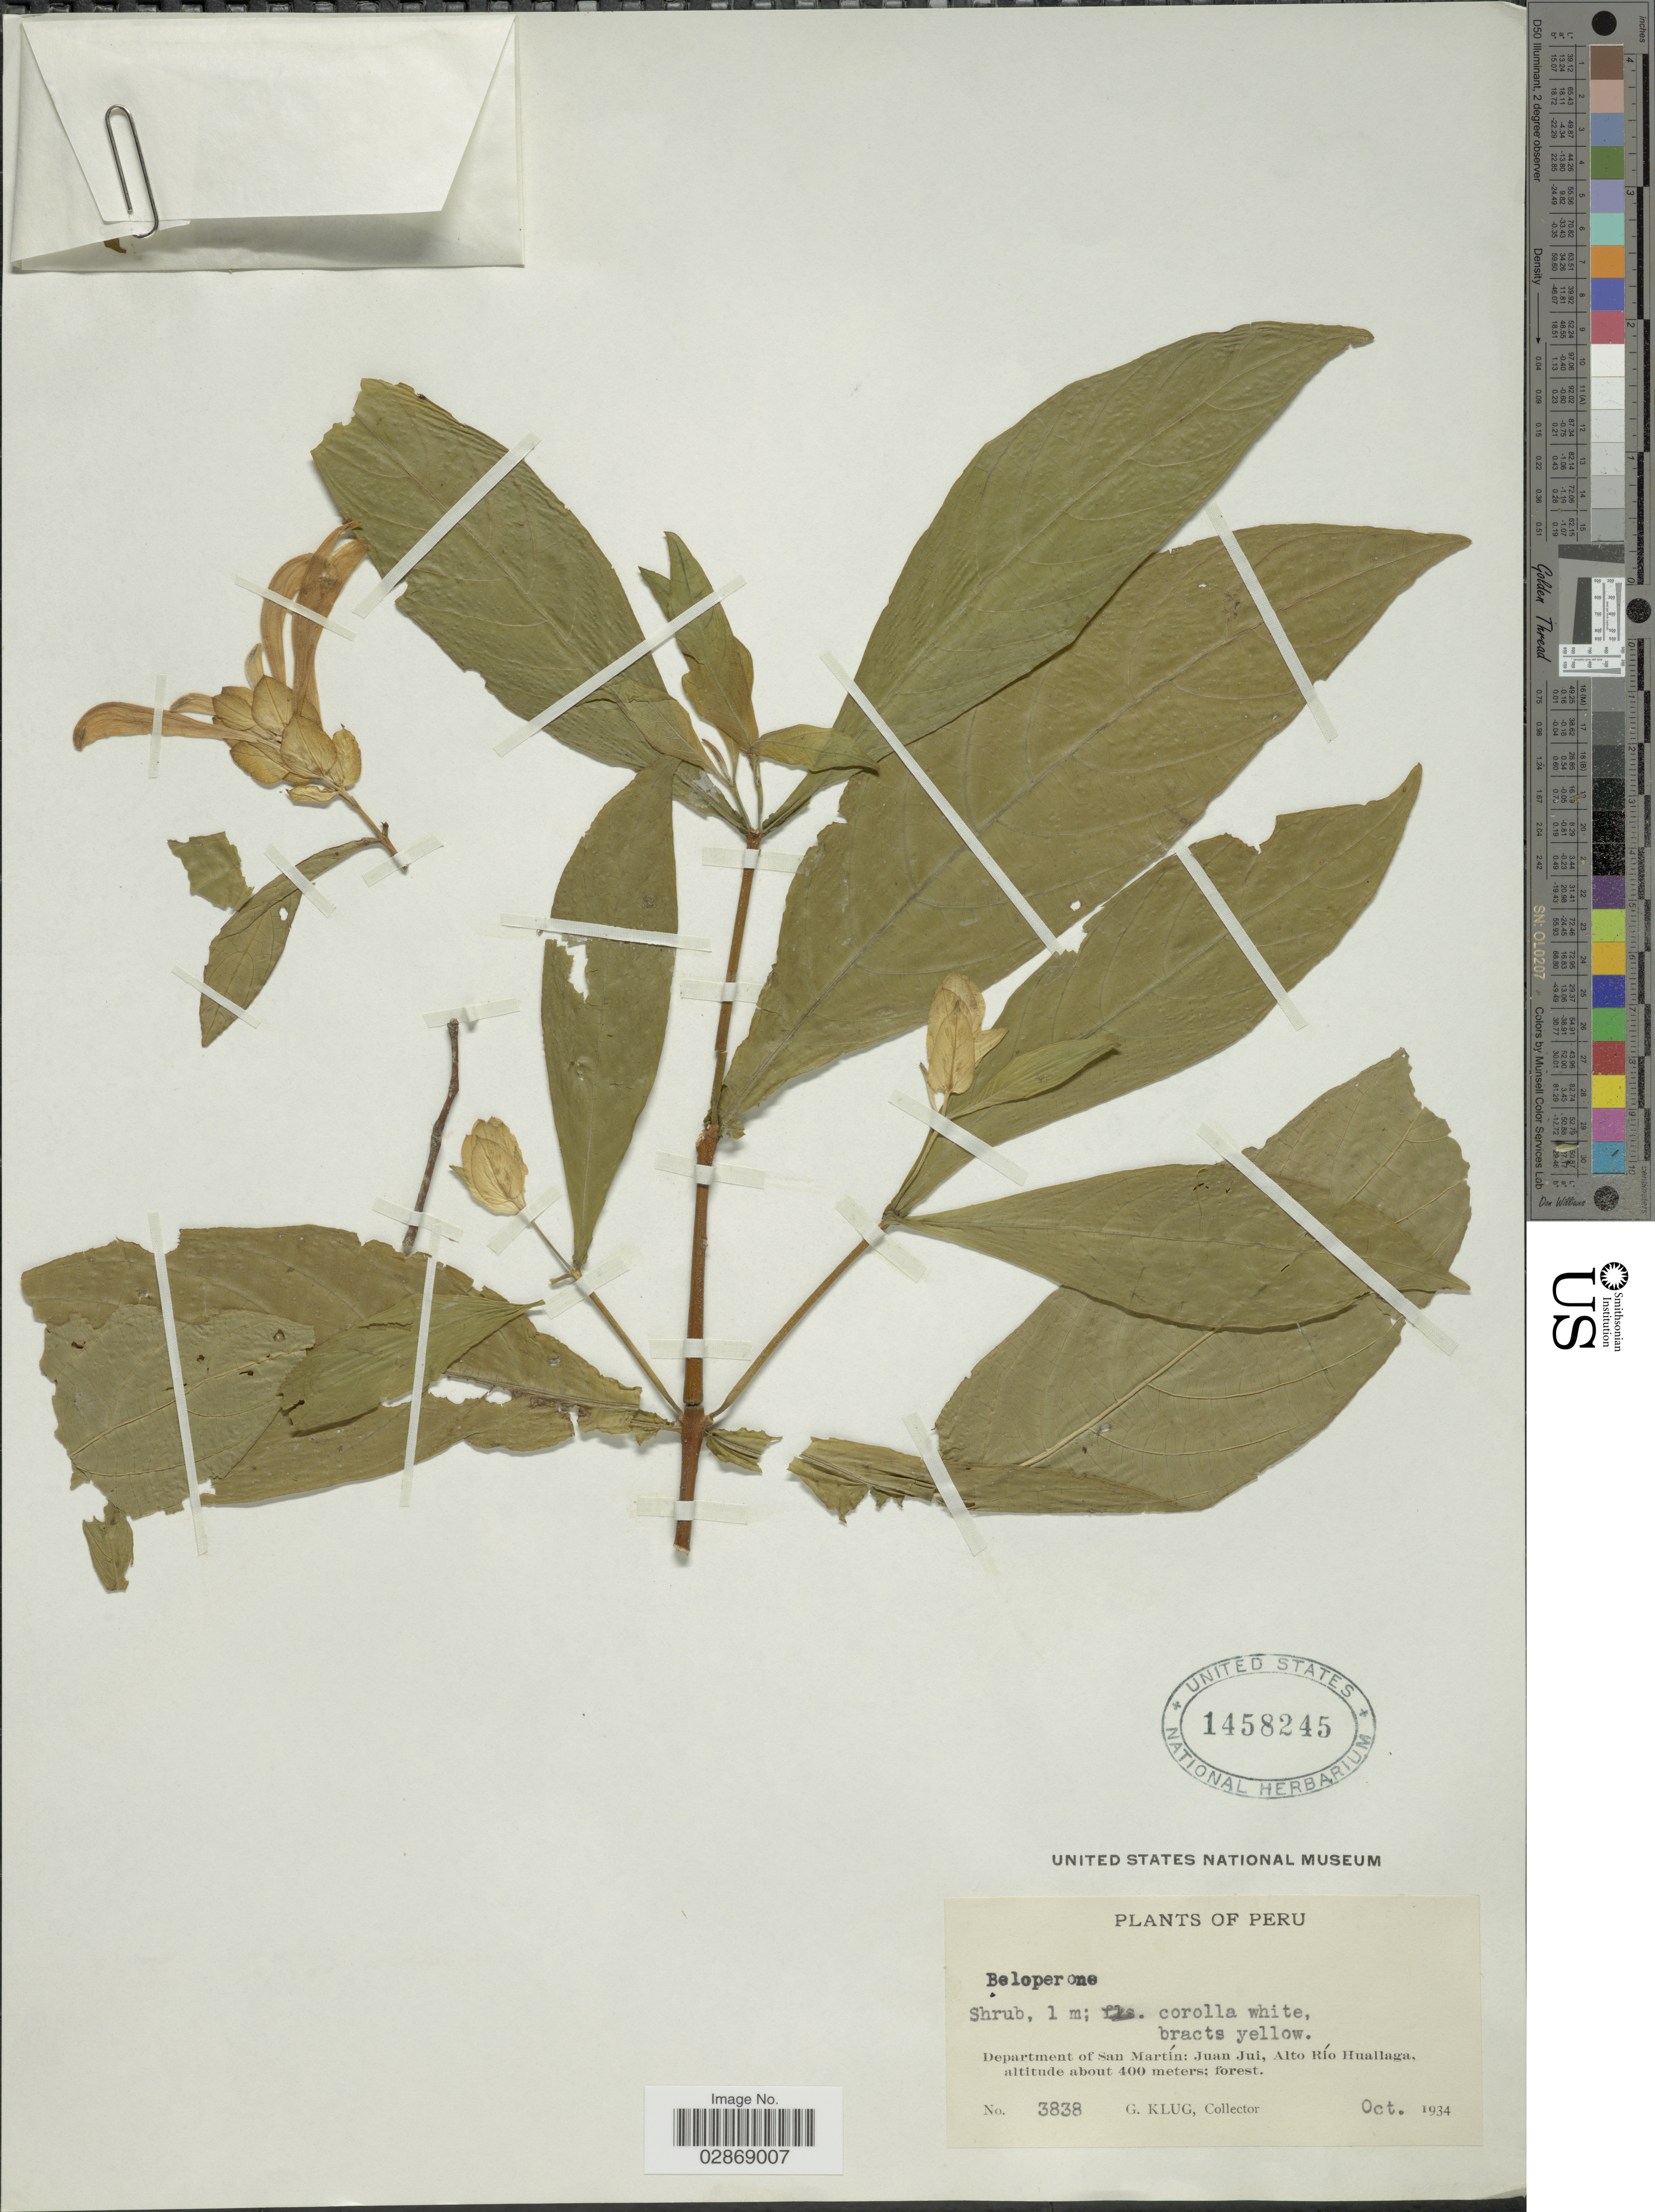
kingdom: Plantae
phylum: Tracheophyta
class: Magnoliopsida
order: Lamiales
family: Acanthaceae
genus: Pachystachys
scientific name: Pachystachys lutea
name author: Nees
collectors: G. Klug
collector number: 3838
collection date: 1934-10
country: Peru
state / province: San Martín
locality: Department of San Martín: Juan Jui, Alto Río Huallaga.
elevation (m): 400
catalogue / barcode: US 1458245